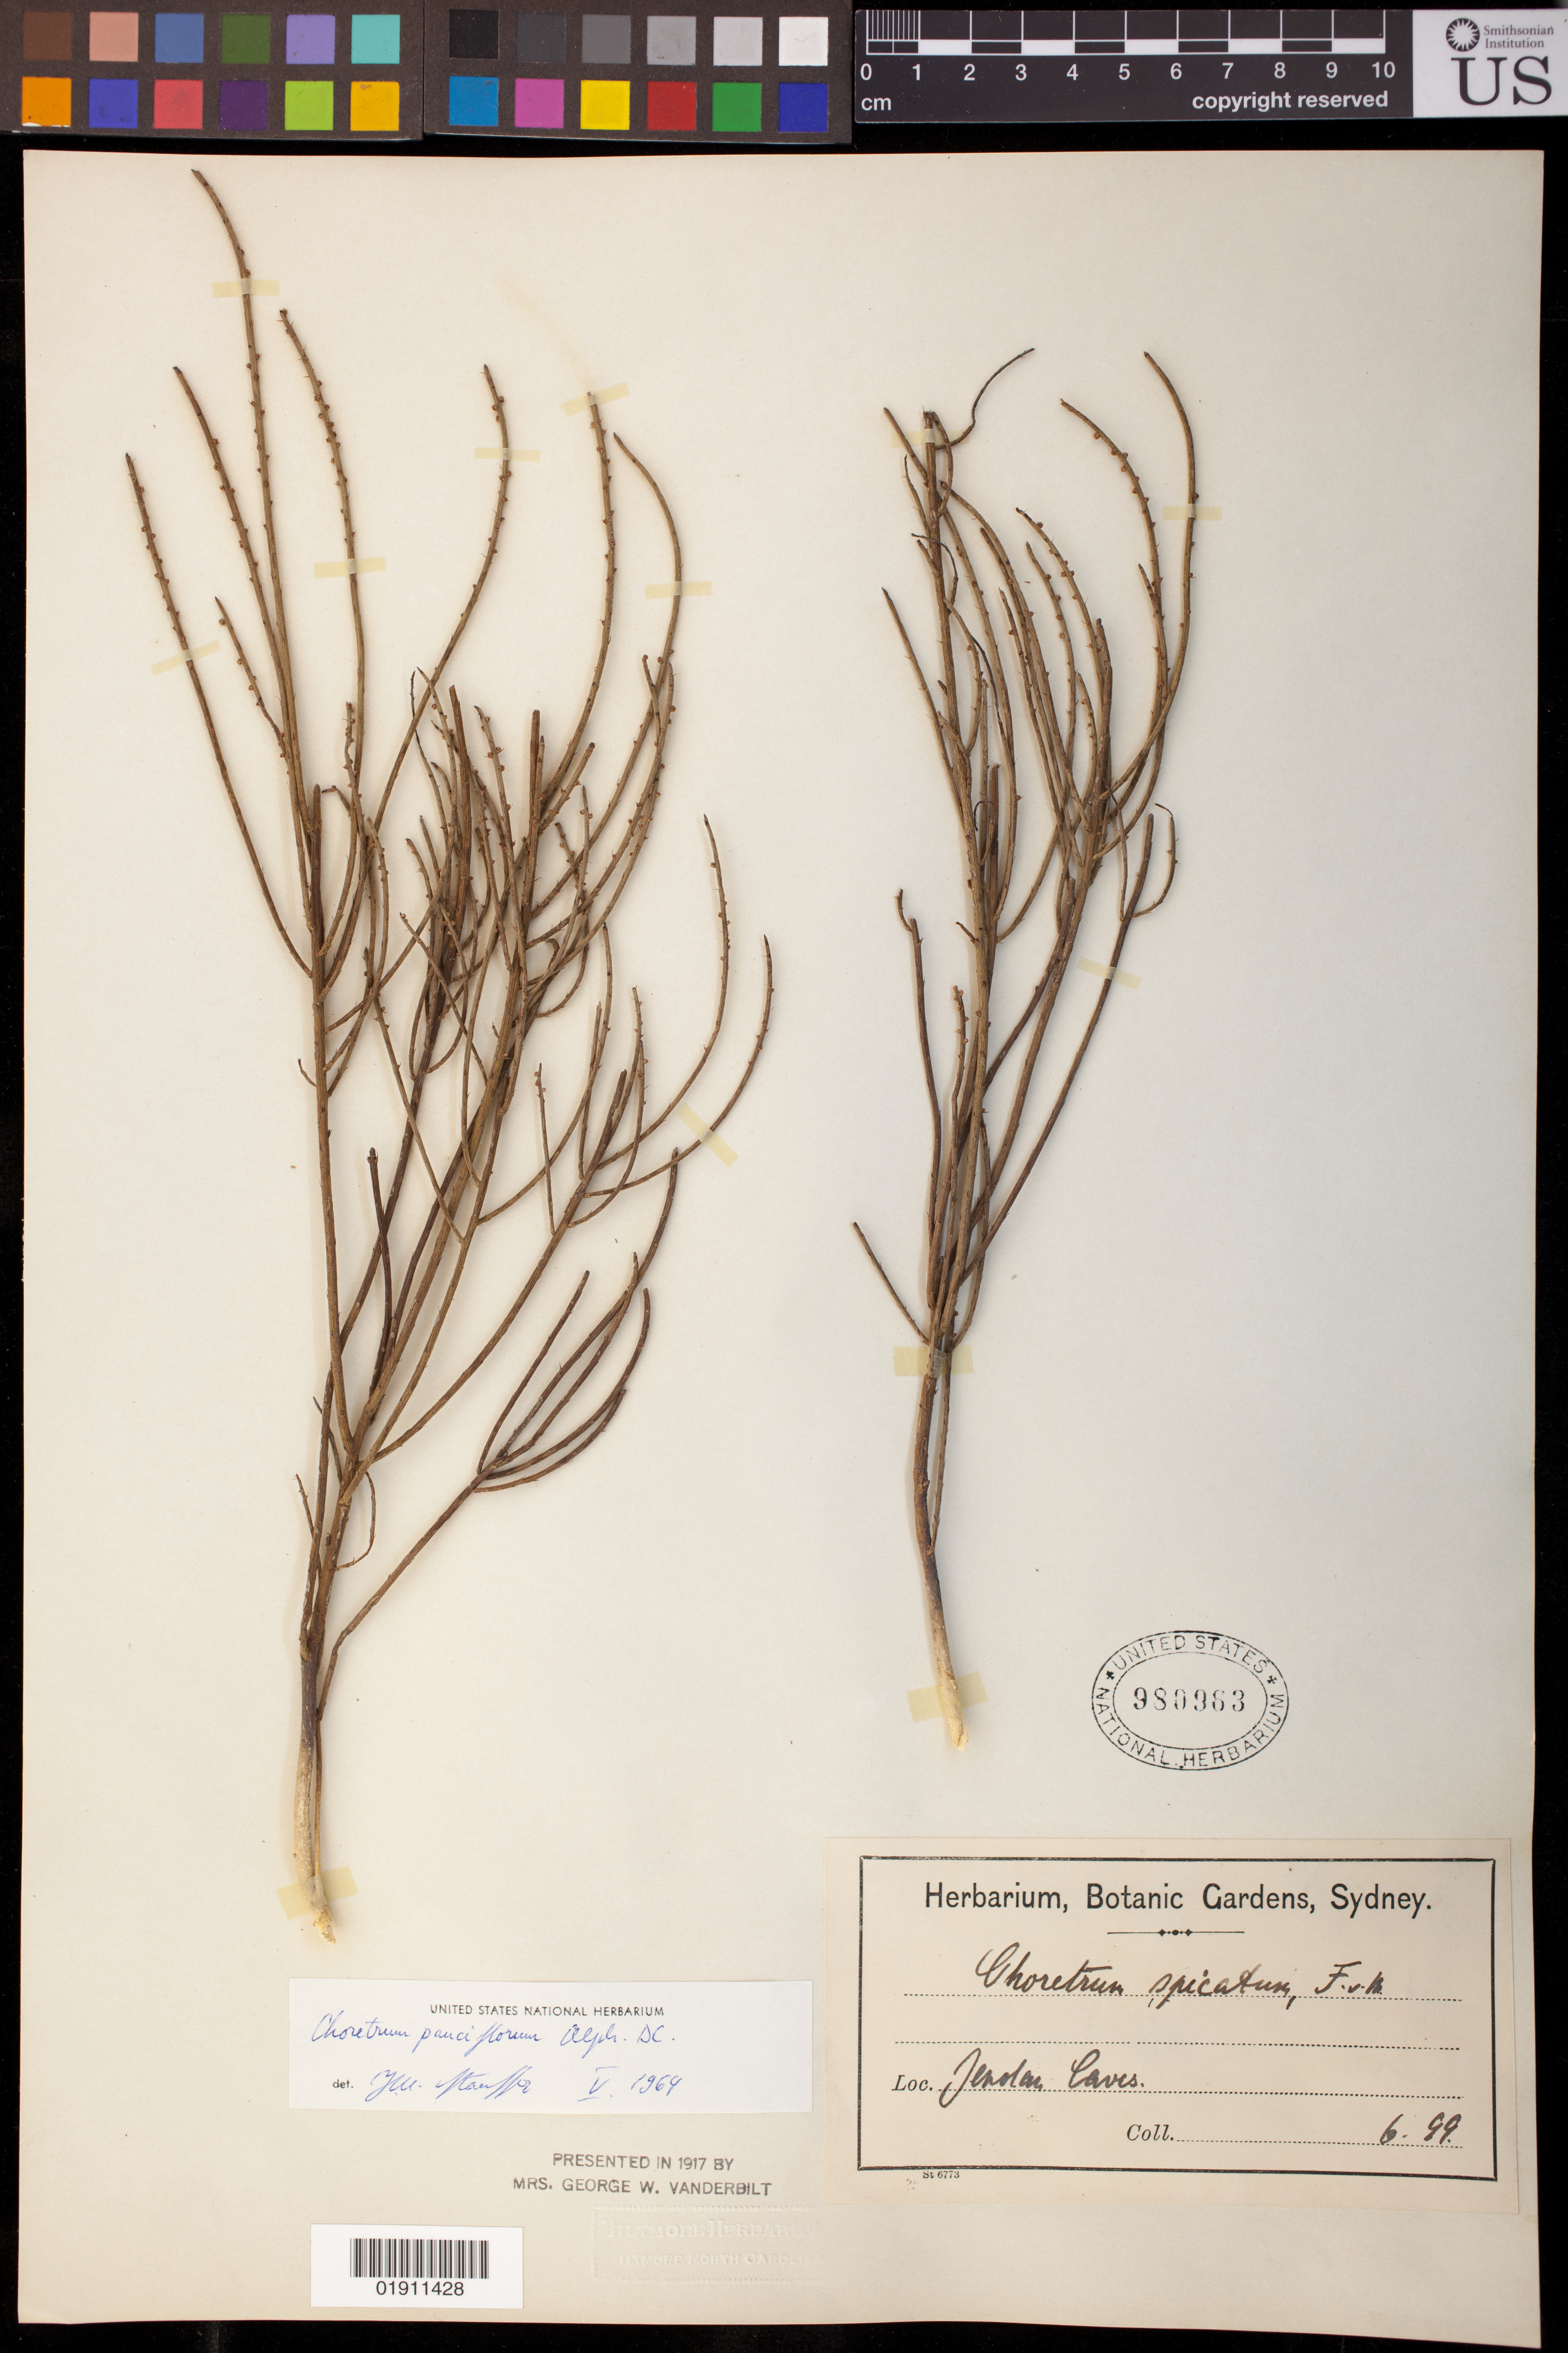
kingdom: Plantae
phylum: Tracheophyta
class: Magnoliopsida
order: Santalales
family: Amphorogynaceae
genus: Choretrum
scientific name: Choretrum pauciflorum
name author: A. DC.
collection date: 1899-06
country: Australia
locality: Jenolan Caves (in Oberon)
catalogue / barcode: US 980983